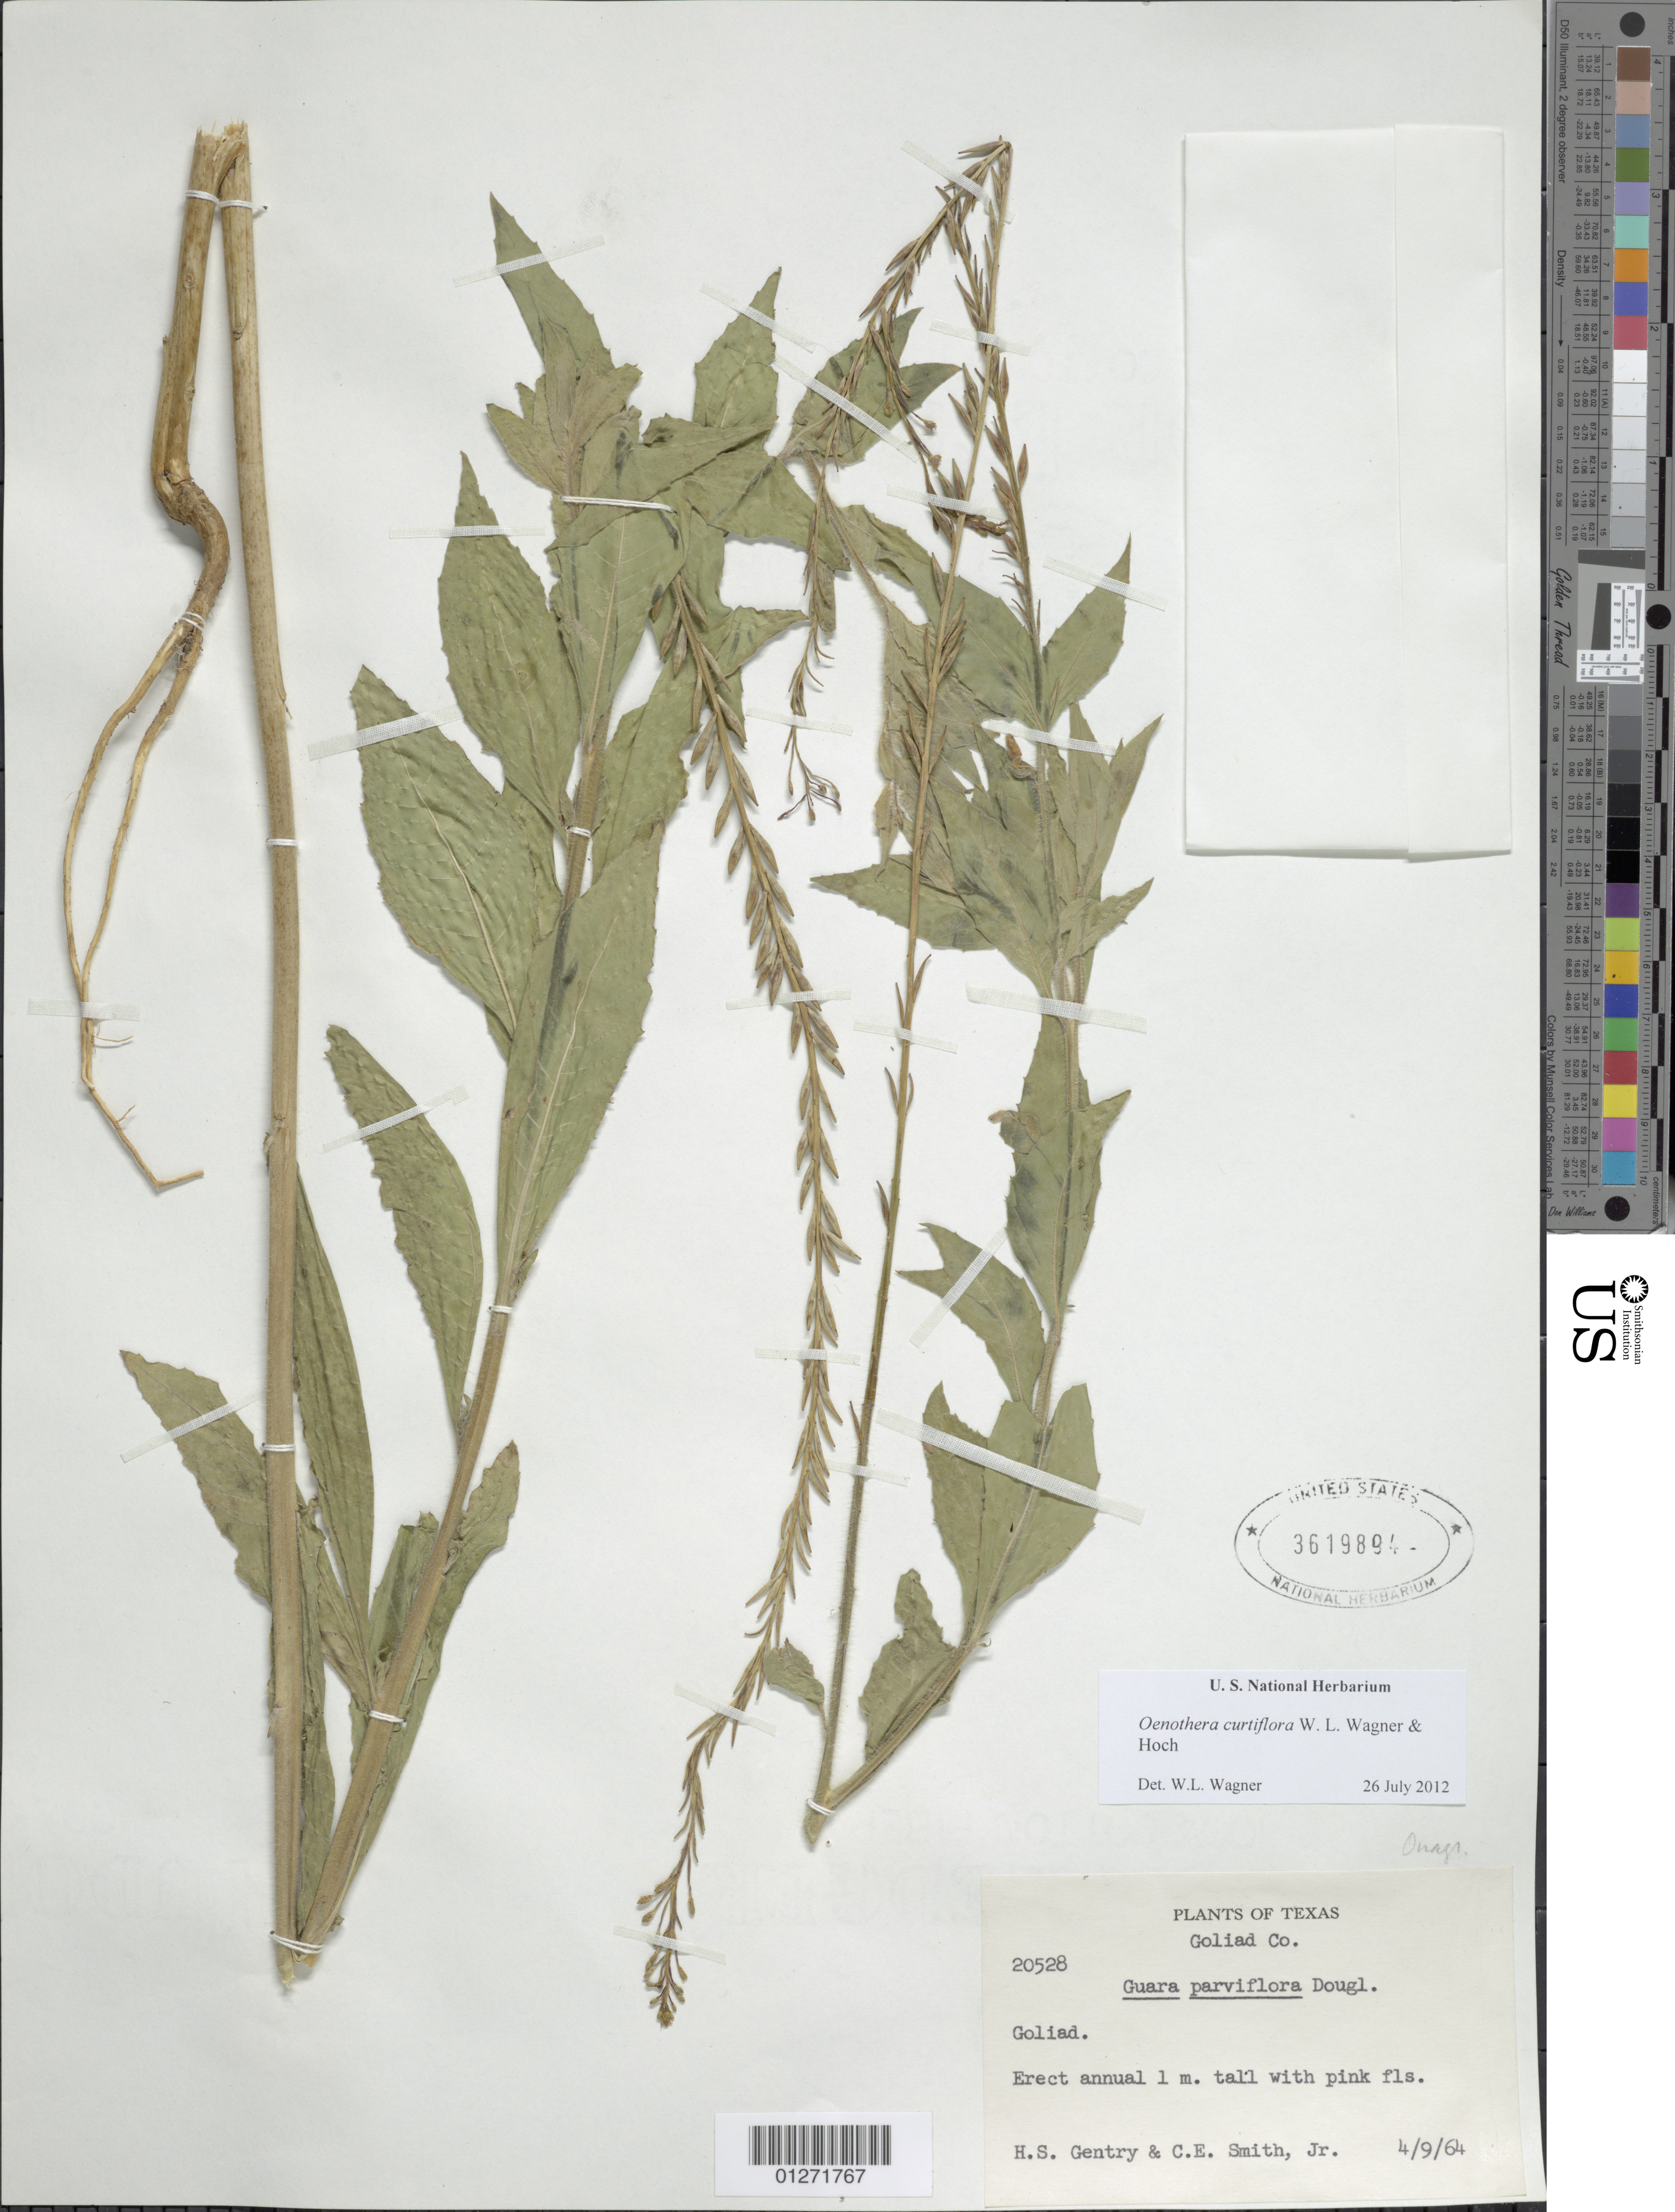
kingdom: Plantae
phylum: Tracheophyta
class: Magnoliopsida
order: Myrtales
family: Onagraceae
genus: Oenothera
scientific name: Oenothera curtiflora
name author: W.L. Wagner & Hoch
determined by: Wagner, W. L., (BOT), Smithsonian Institution - National Museum of Natural History (UNITED STATES)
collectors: H. S. Gentry & C. E. Smith Jr.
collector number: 20528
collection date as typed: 9 Apr 1964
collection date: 1964-04-09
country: United States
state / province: Texas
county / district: Goliad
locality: Goliad.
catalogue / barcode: US 3619894